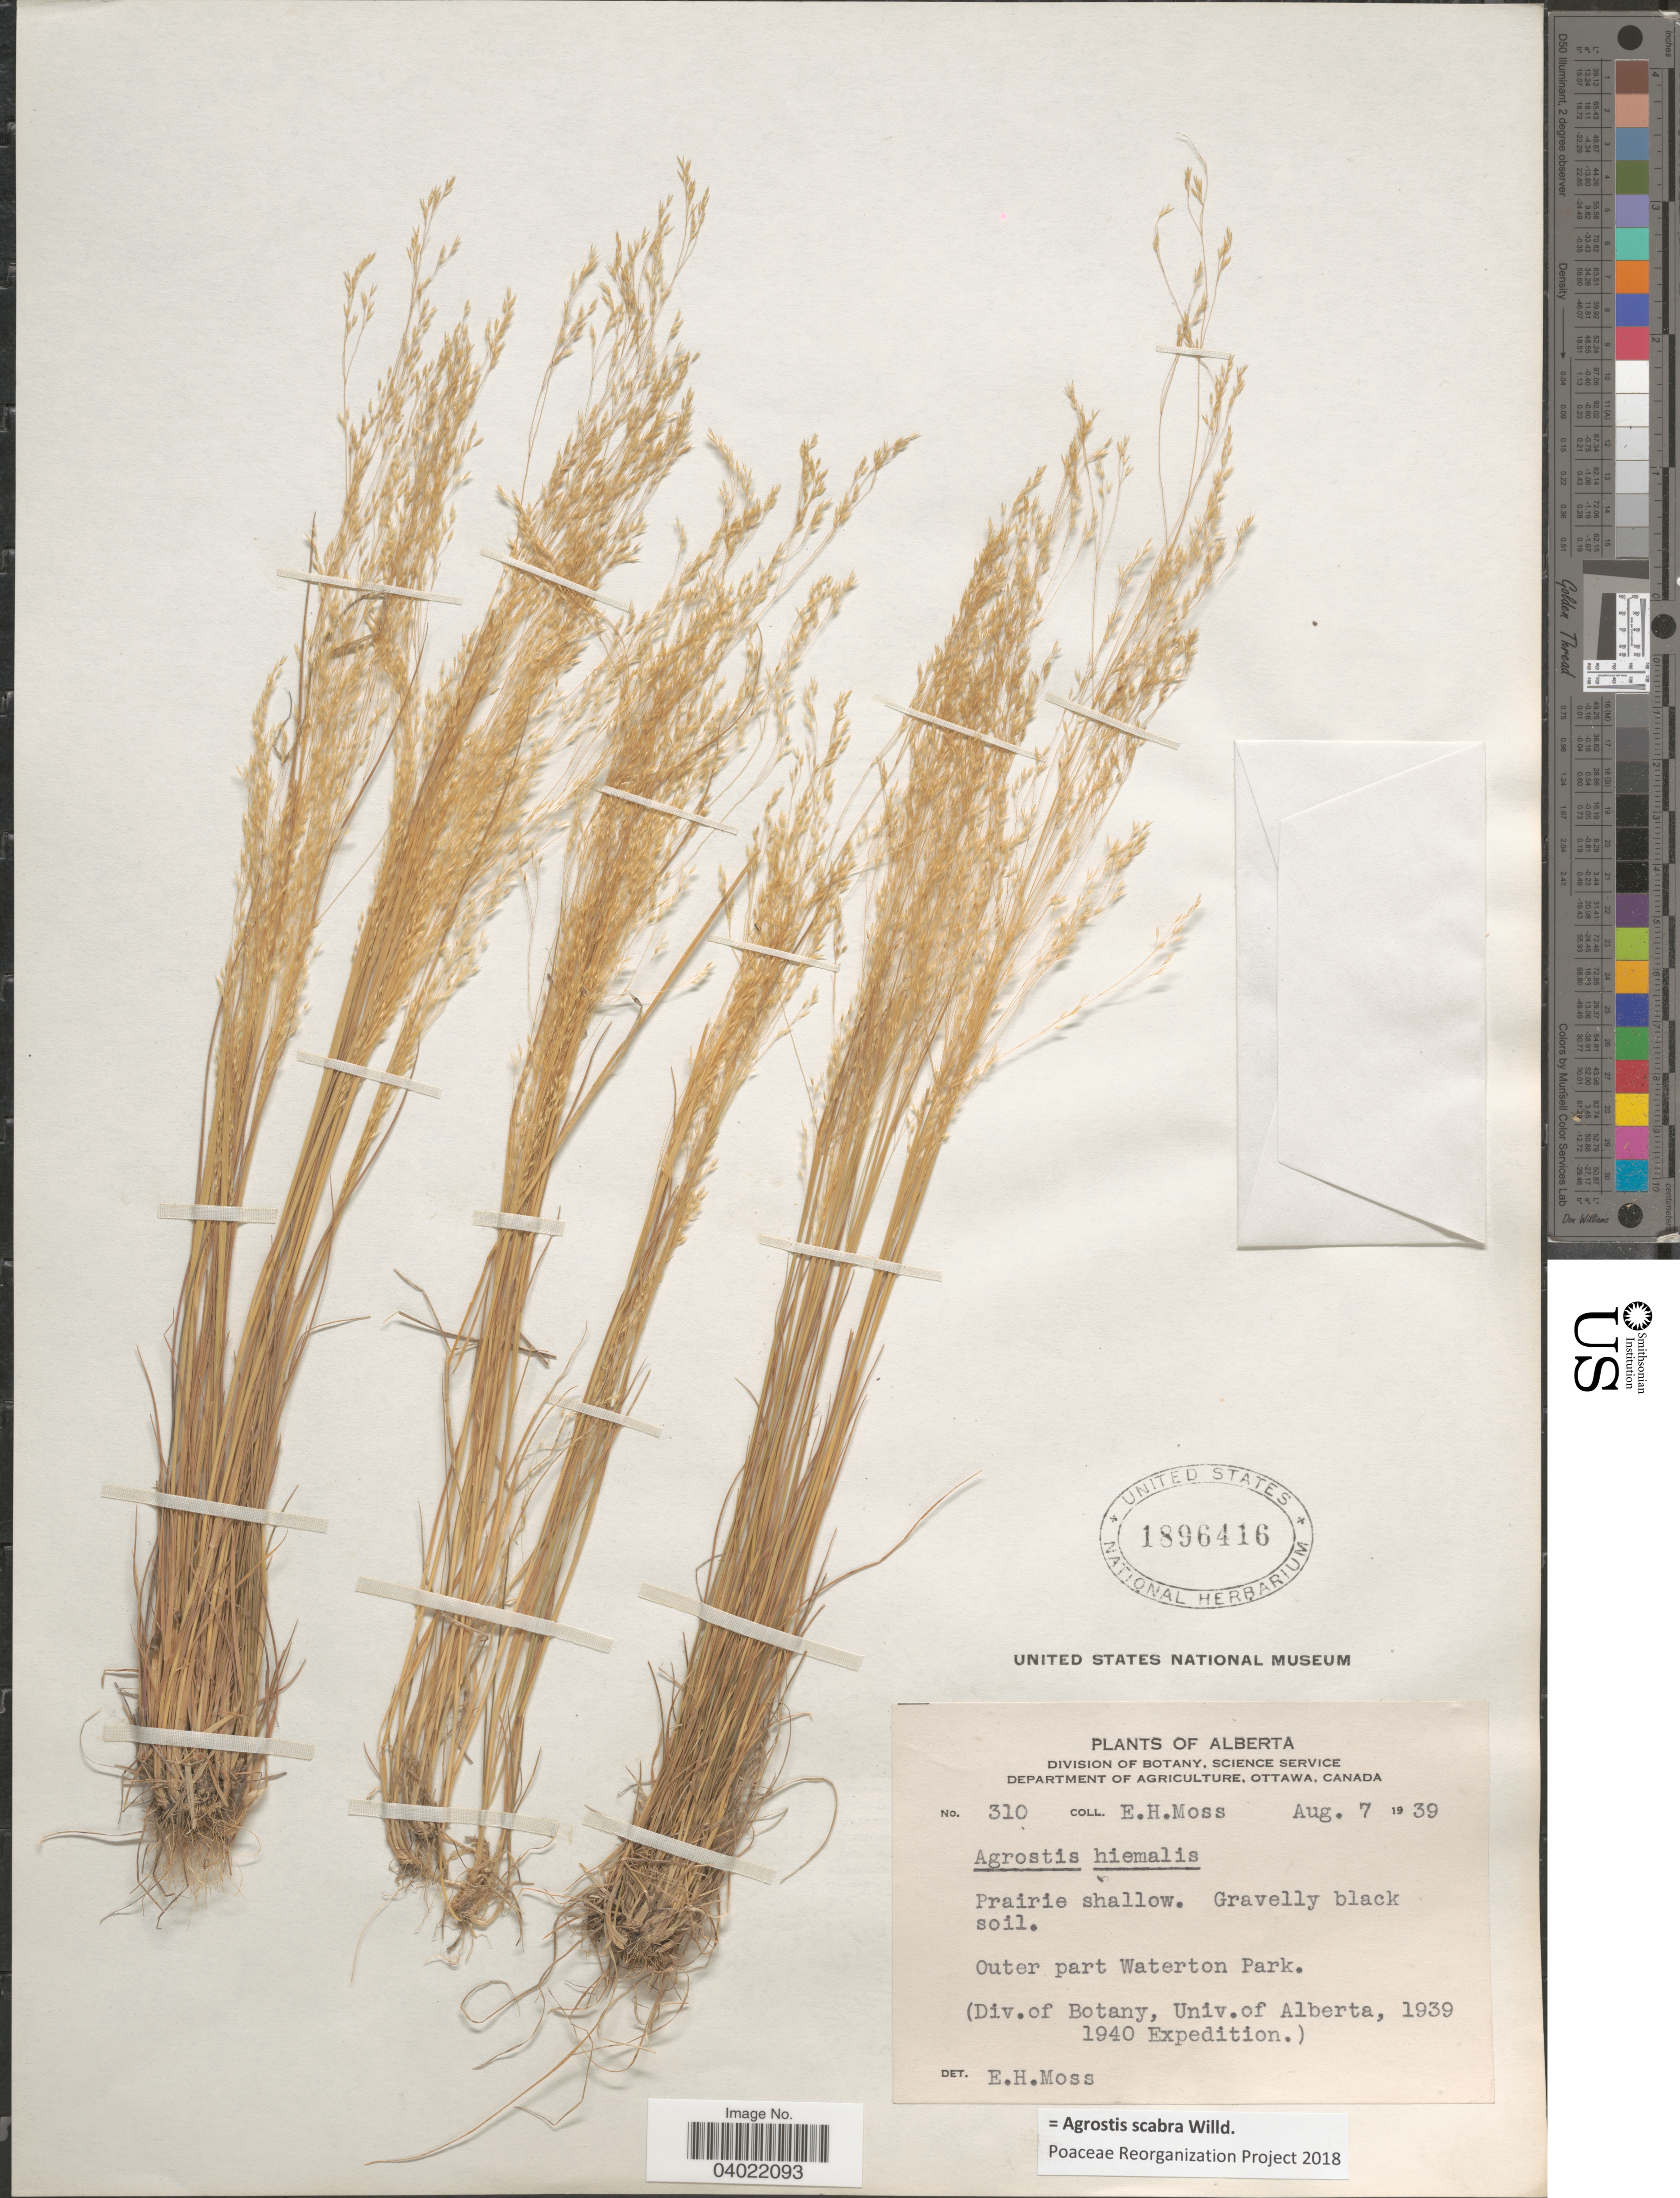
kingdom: Plantae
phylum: Tracheophyta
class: Liliopsida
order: Poales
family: Poaceae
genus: Agrostis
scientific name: Agrostis scabra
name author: Willd.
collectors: E. Moss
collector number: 310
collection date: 1939-08-07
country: Canada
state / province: Alberta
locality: Outer part Waterton Park.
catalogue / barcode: US 1896416